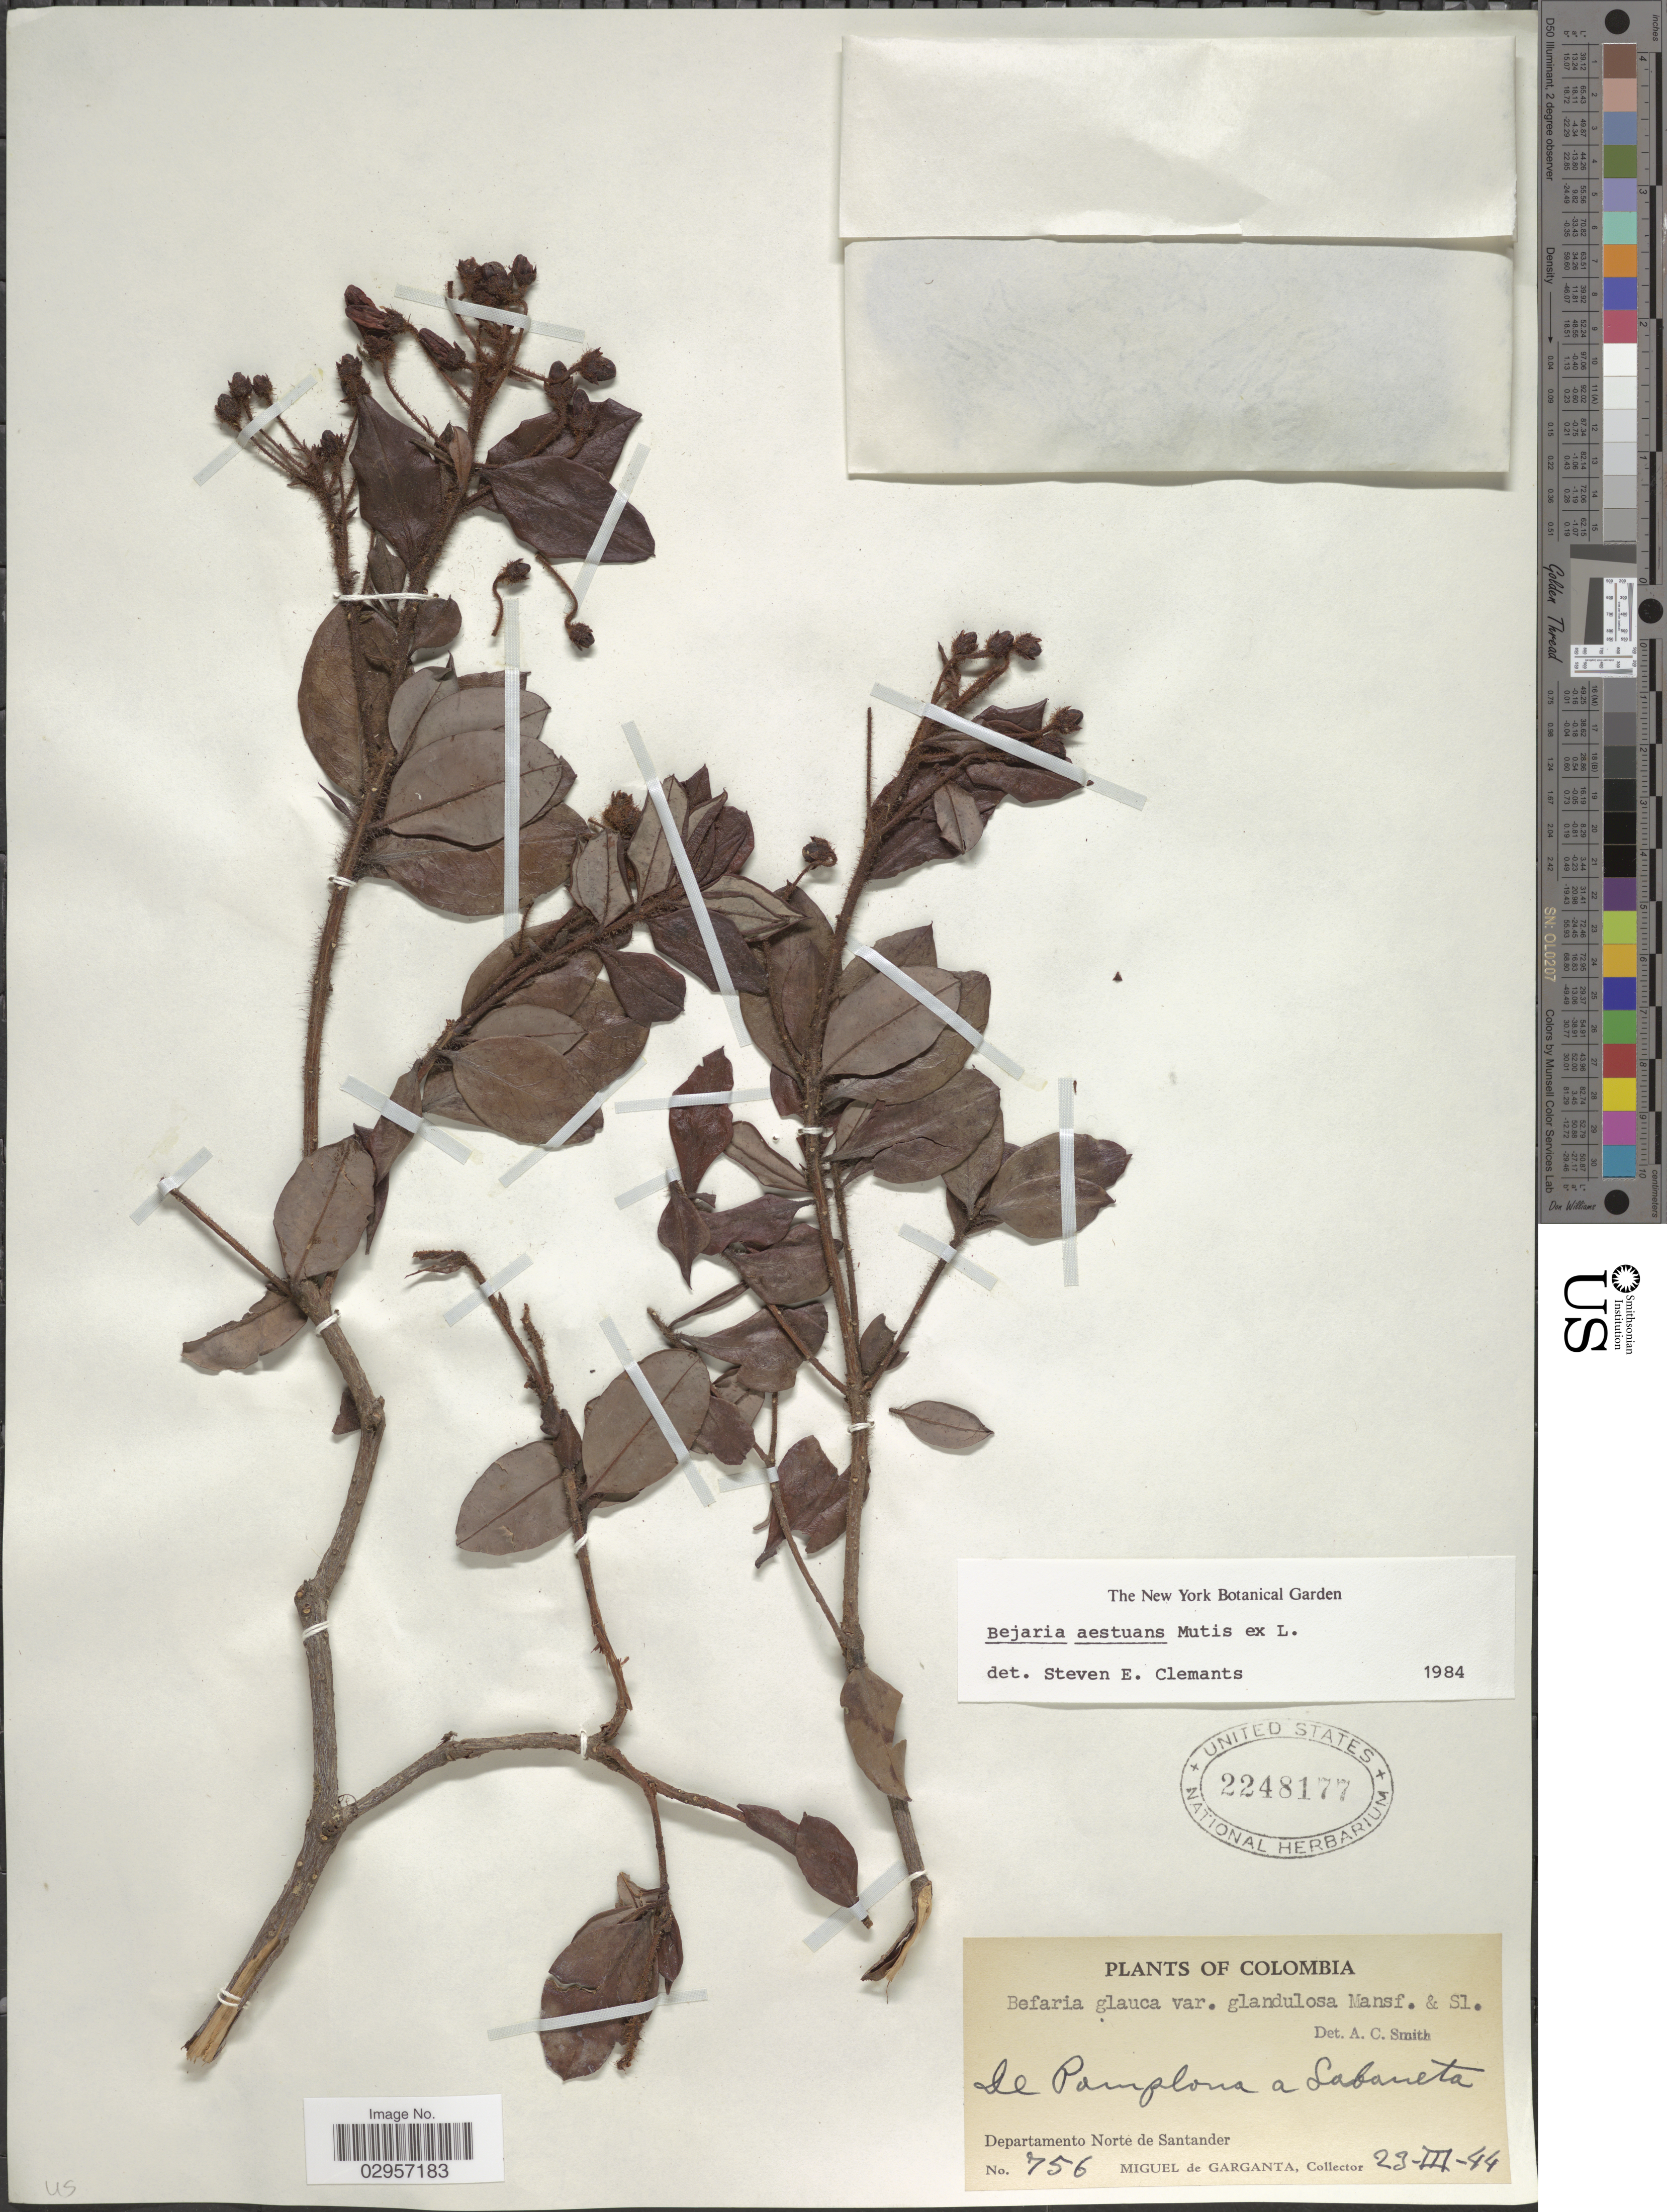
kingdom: Plantae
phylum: Tracheophyta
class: Magnoliopsida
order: Ericales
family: Ericaceae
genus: Befaria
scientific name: Befaria aestuans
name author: Mutis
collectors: M. Garganta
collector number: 756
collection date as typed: Transcribed d/m/y: 23/3/44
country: Colombia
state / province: Norte de Santander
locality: De Pamplona a Labaneta. Departamento Norte de Santander.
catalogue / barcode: US 2248177